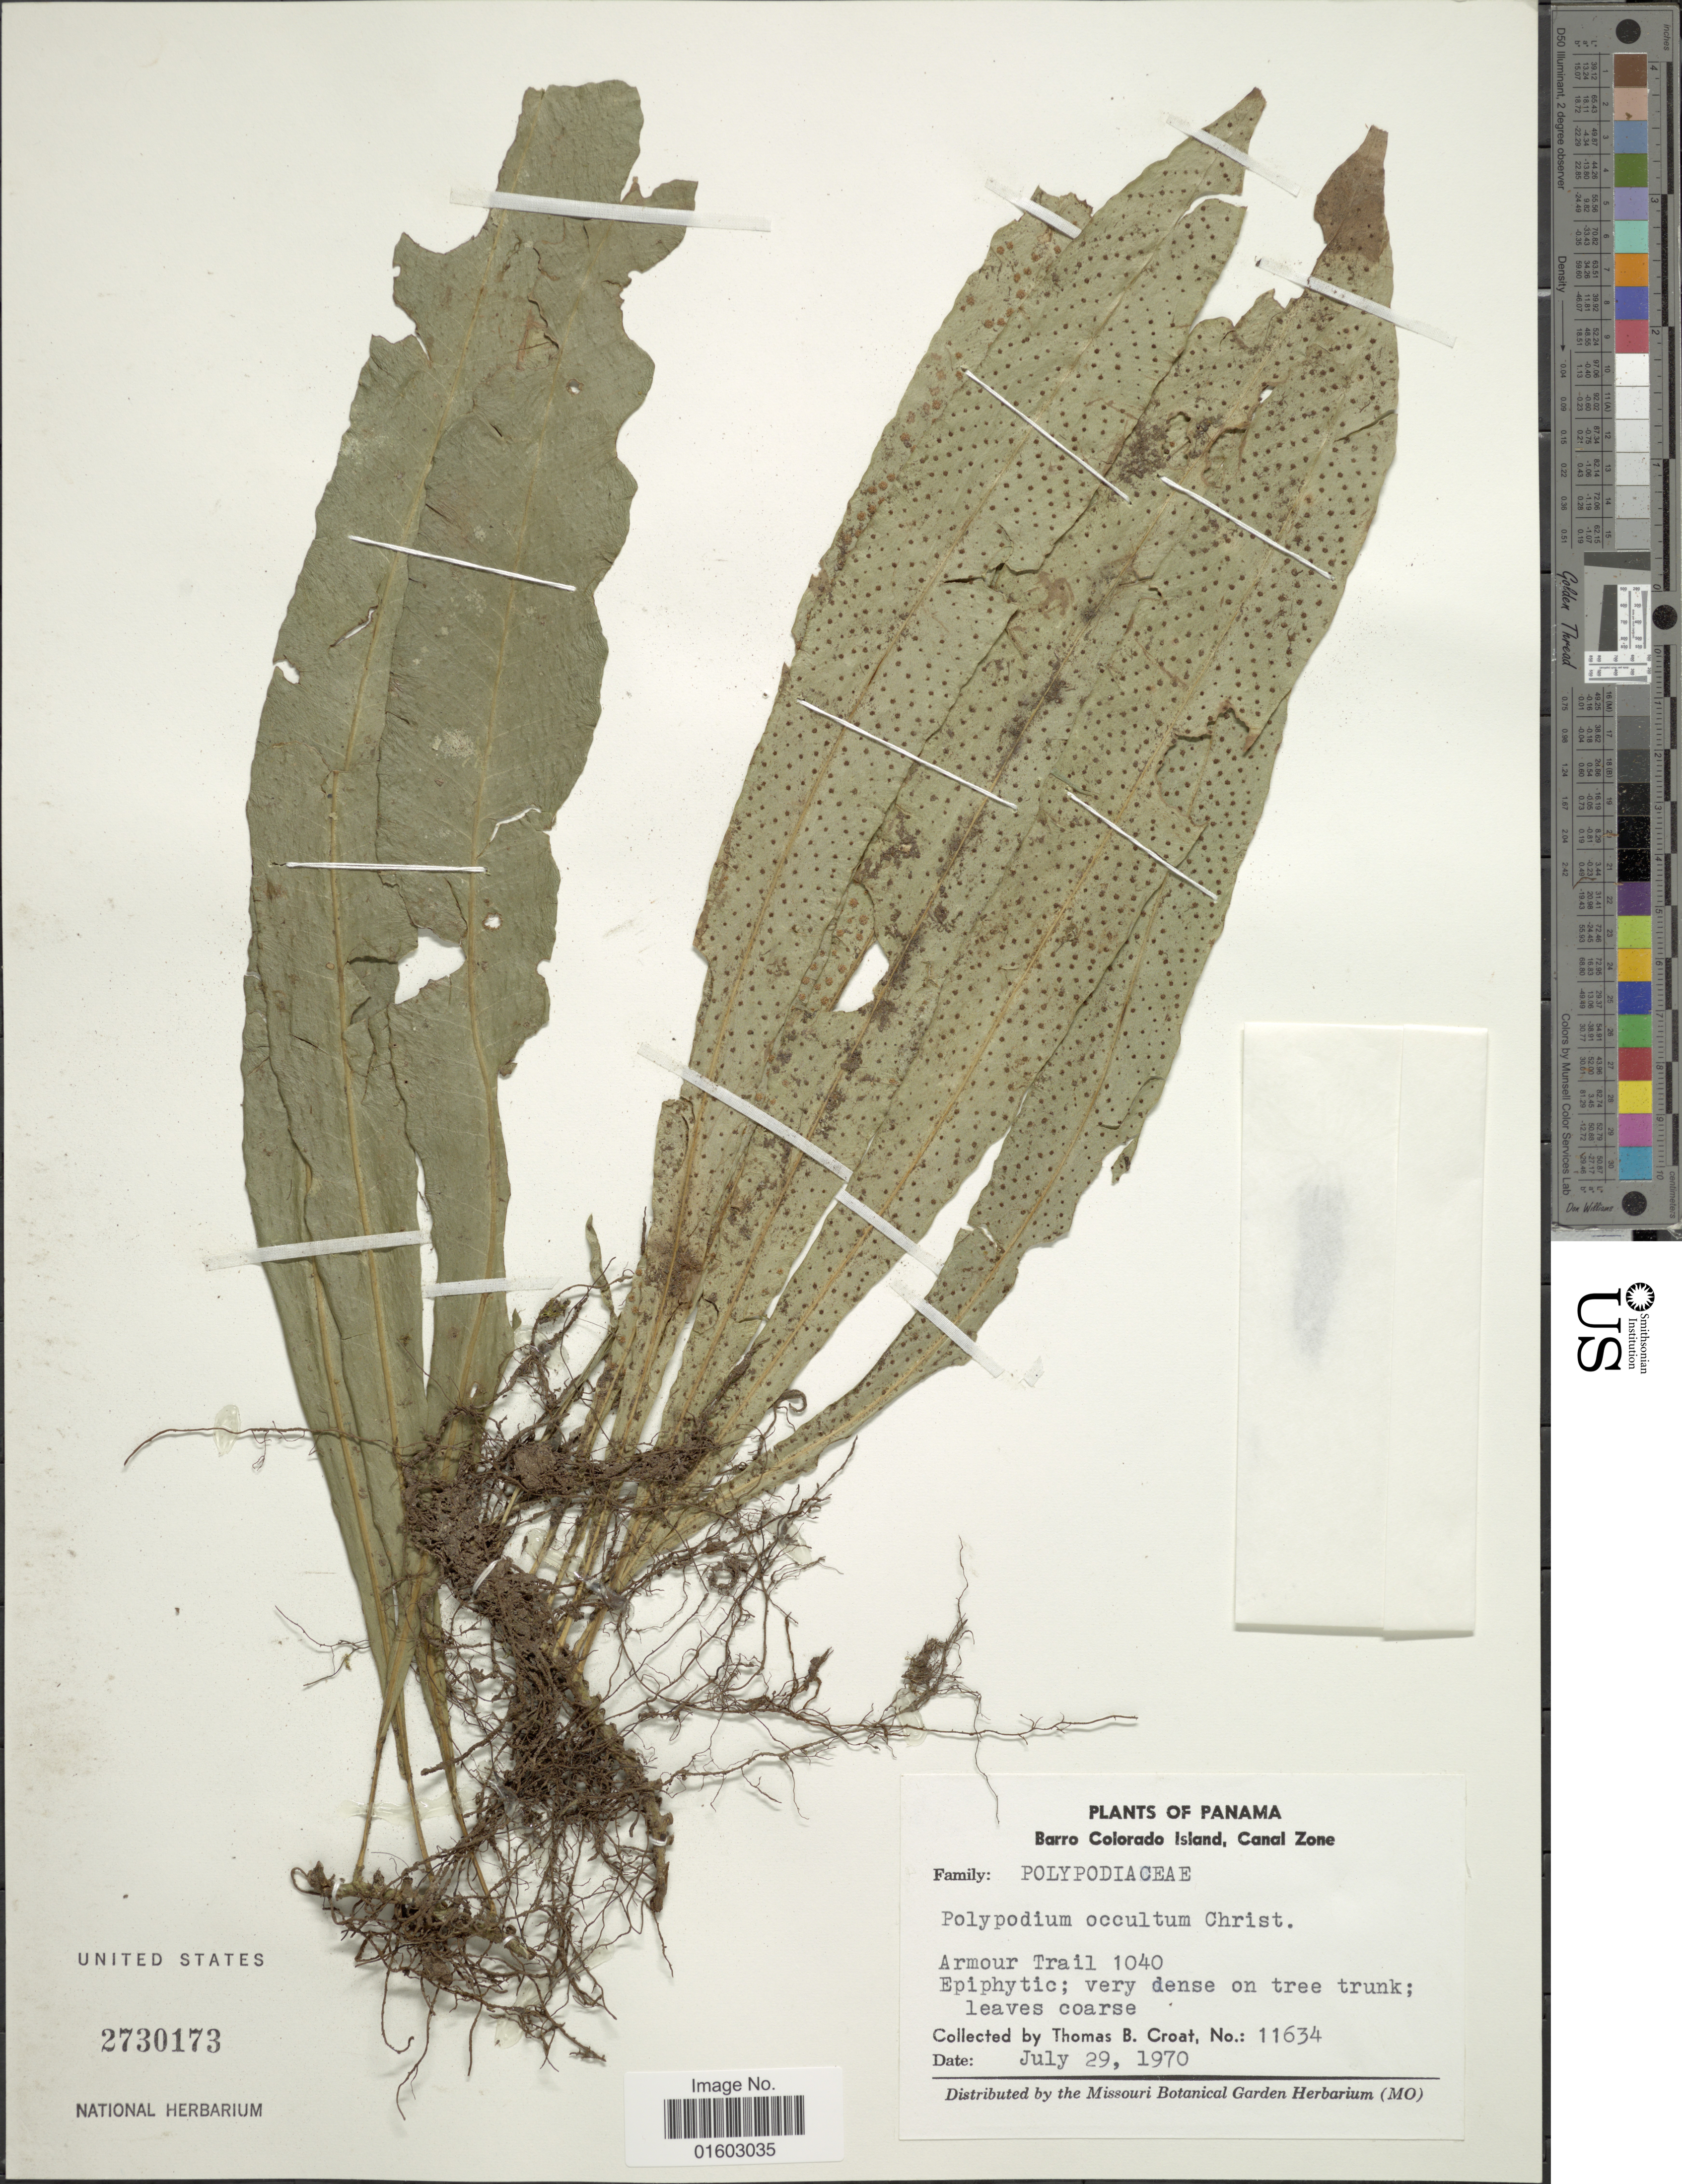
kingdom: Plantae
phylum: Tracheophyta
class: Polypodiopsida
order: Polypodiales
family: Polypodiaceae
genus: Campyloneurum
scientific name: Campyloneurum occultum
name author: (Christ) M. Mey. ex Lellinger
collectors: T. B. Croat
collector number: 11634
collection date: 1970-07-29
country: Panama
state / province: Panamá Oeste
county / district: Canal Zone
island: Barro Colorado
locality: Barro Colorado Island, Canal Zone. Armour Trail 1040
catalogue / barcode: US 2730173